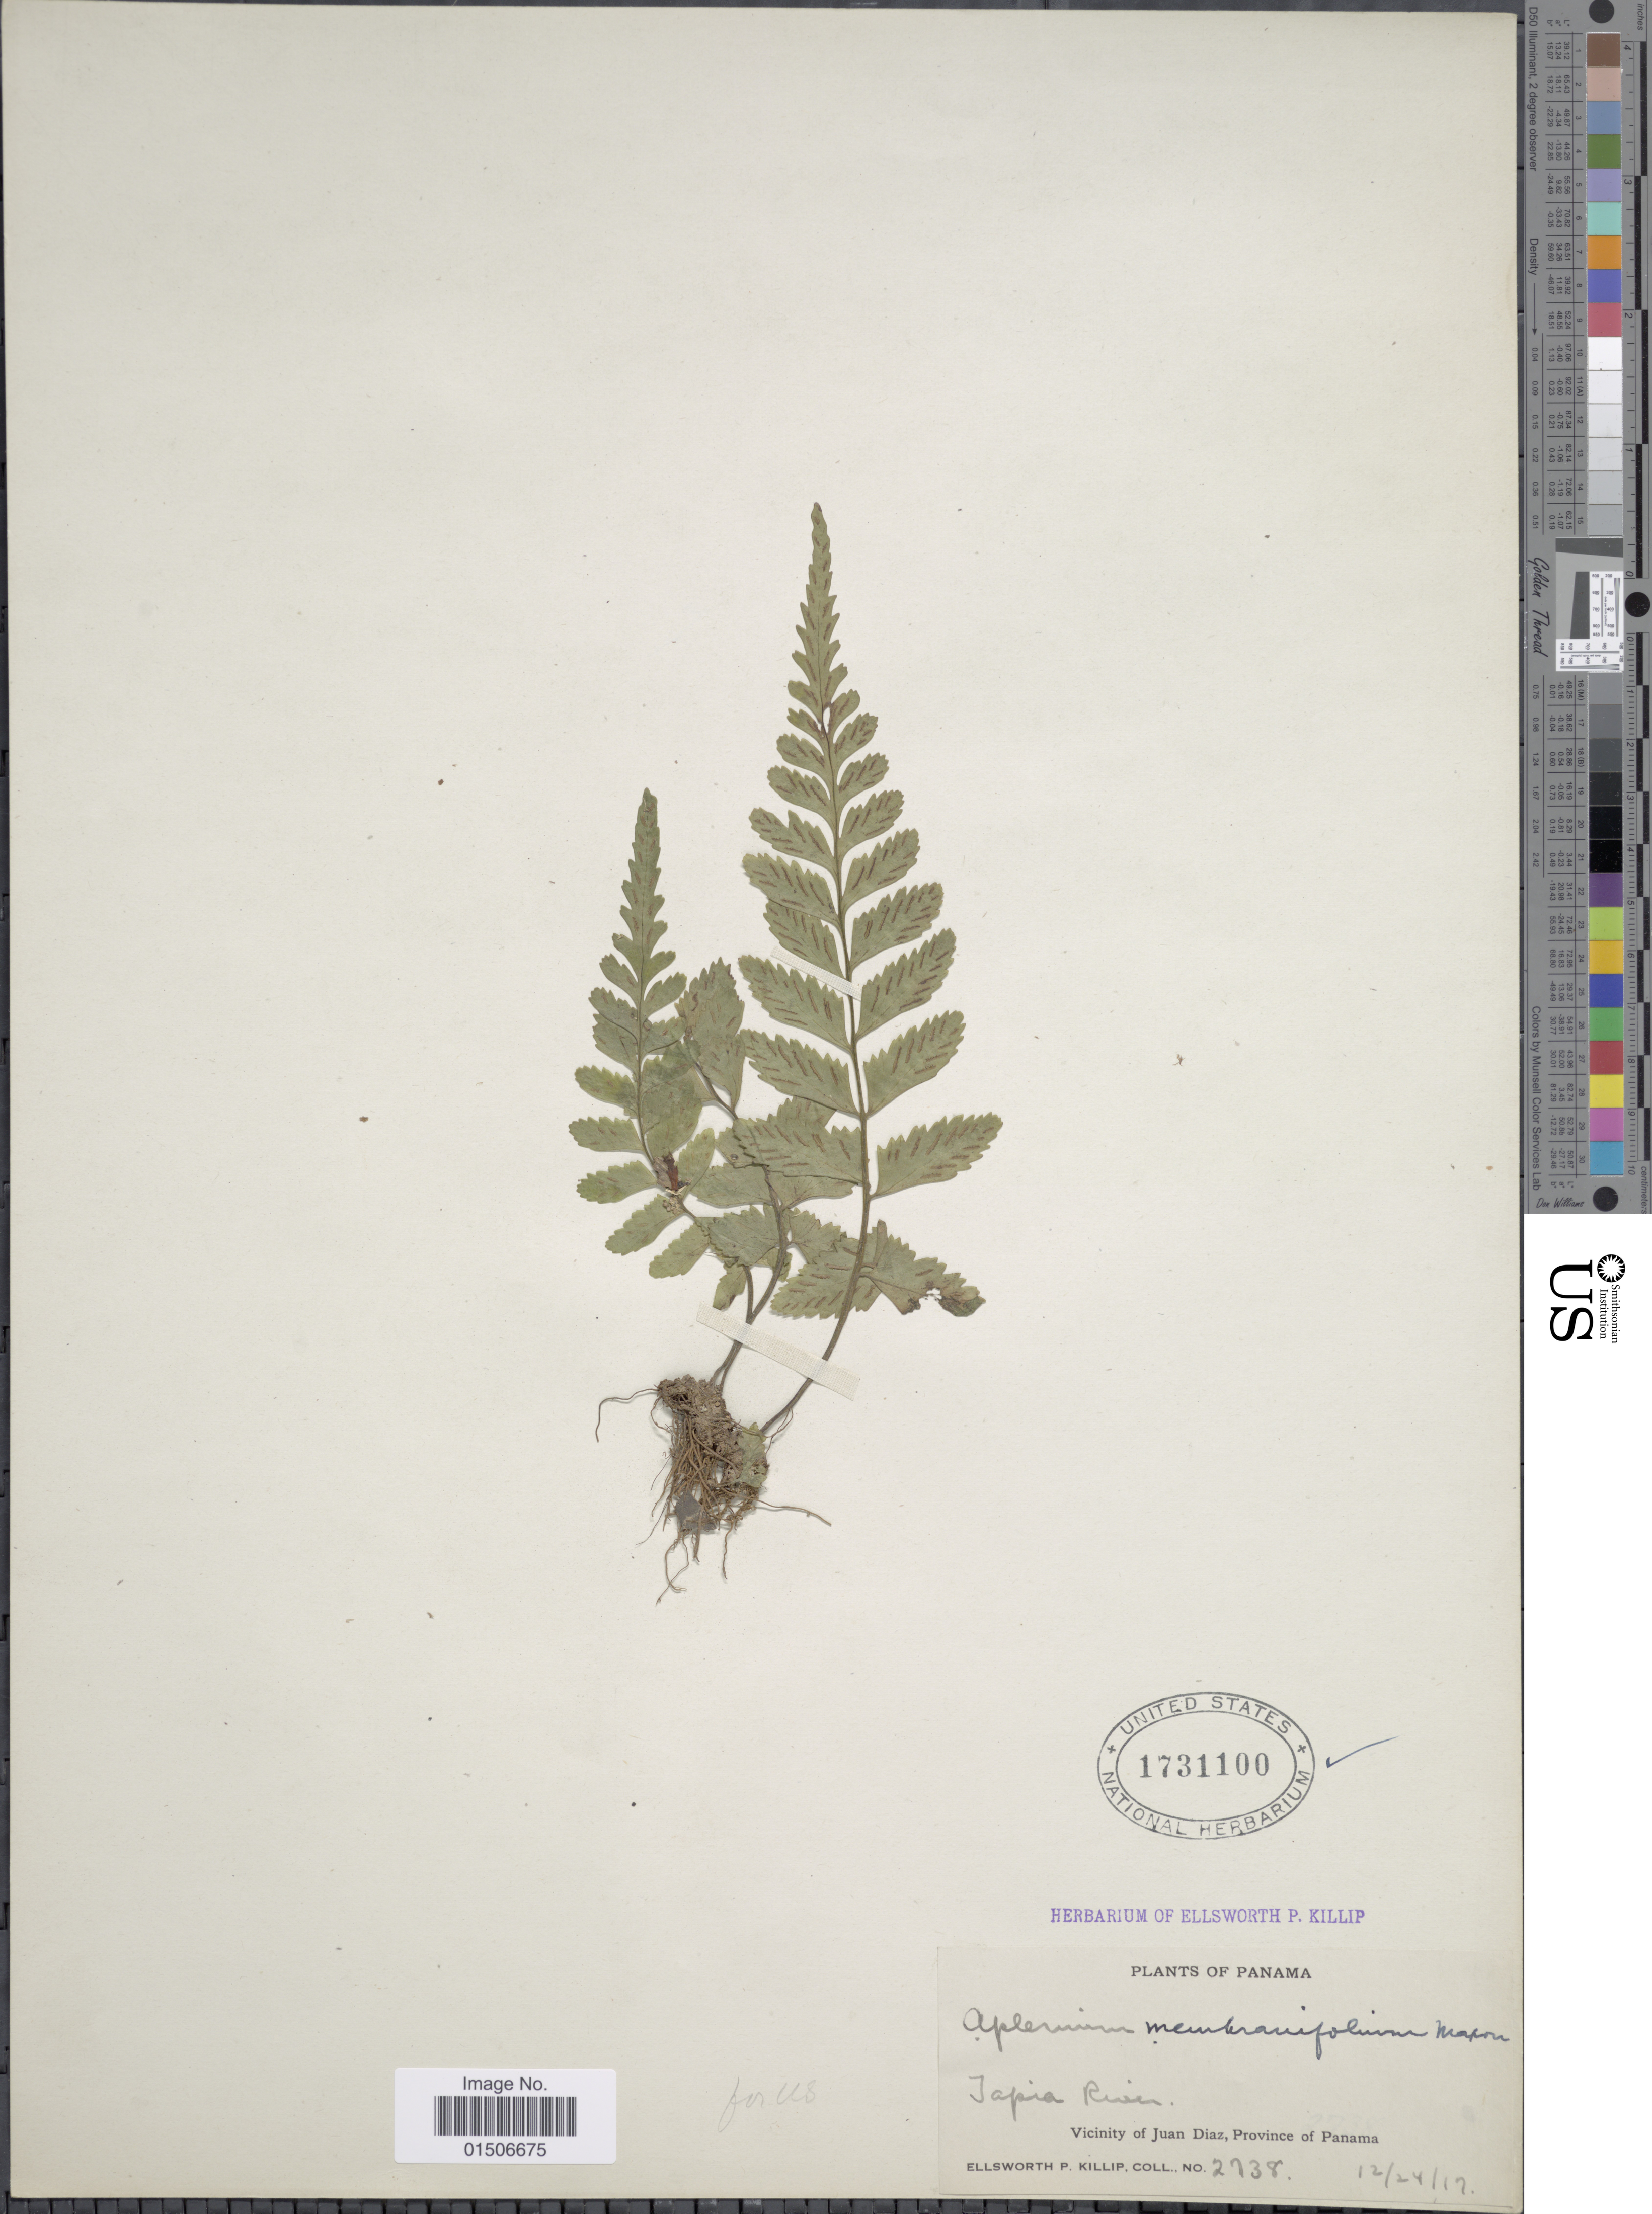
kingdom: Plantae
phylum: Tracheophyta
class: Polypodiopsida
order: Polypodiales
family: Aspleniaceae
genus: Asplenium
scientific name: Asplenium hoffmannii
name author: Hieron.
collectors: E. P. Killip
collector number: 2738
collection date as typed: Transcribed d/m/y: 24/12/17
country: Panama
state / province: Panamá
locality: Japia River, Vicinity of Juan Diaz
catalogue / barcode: US 1731100